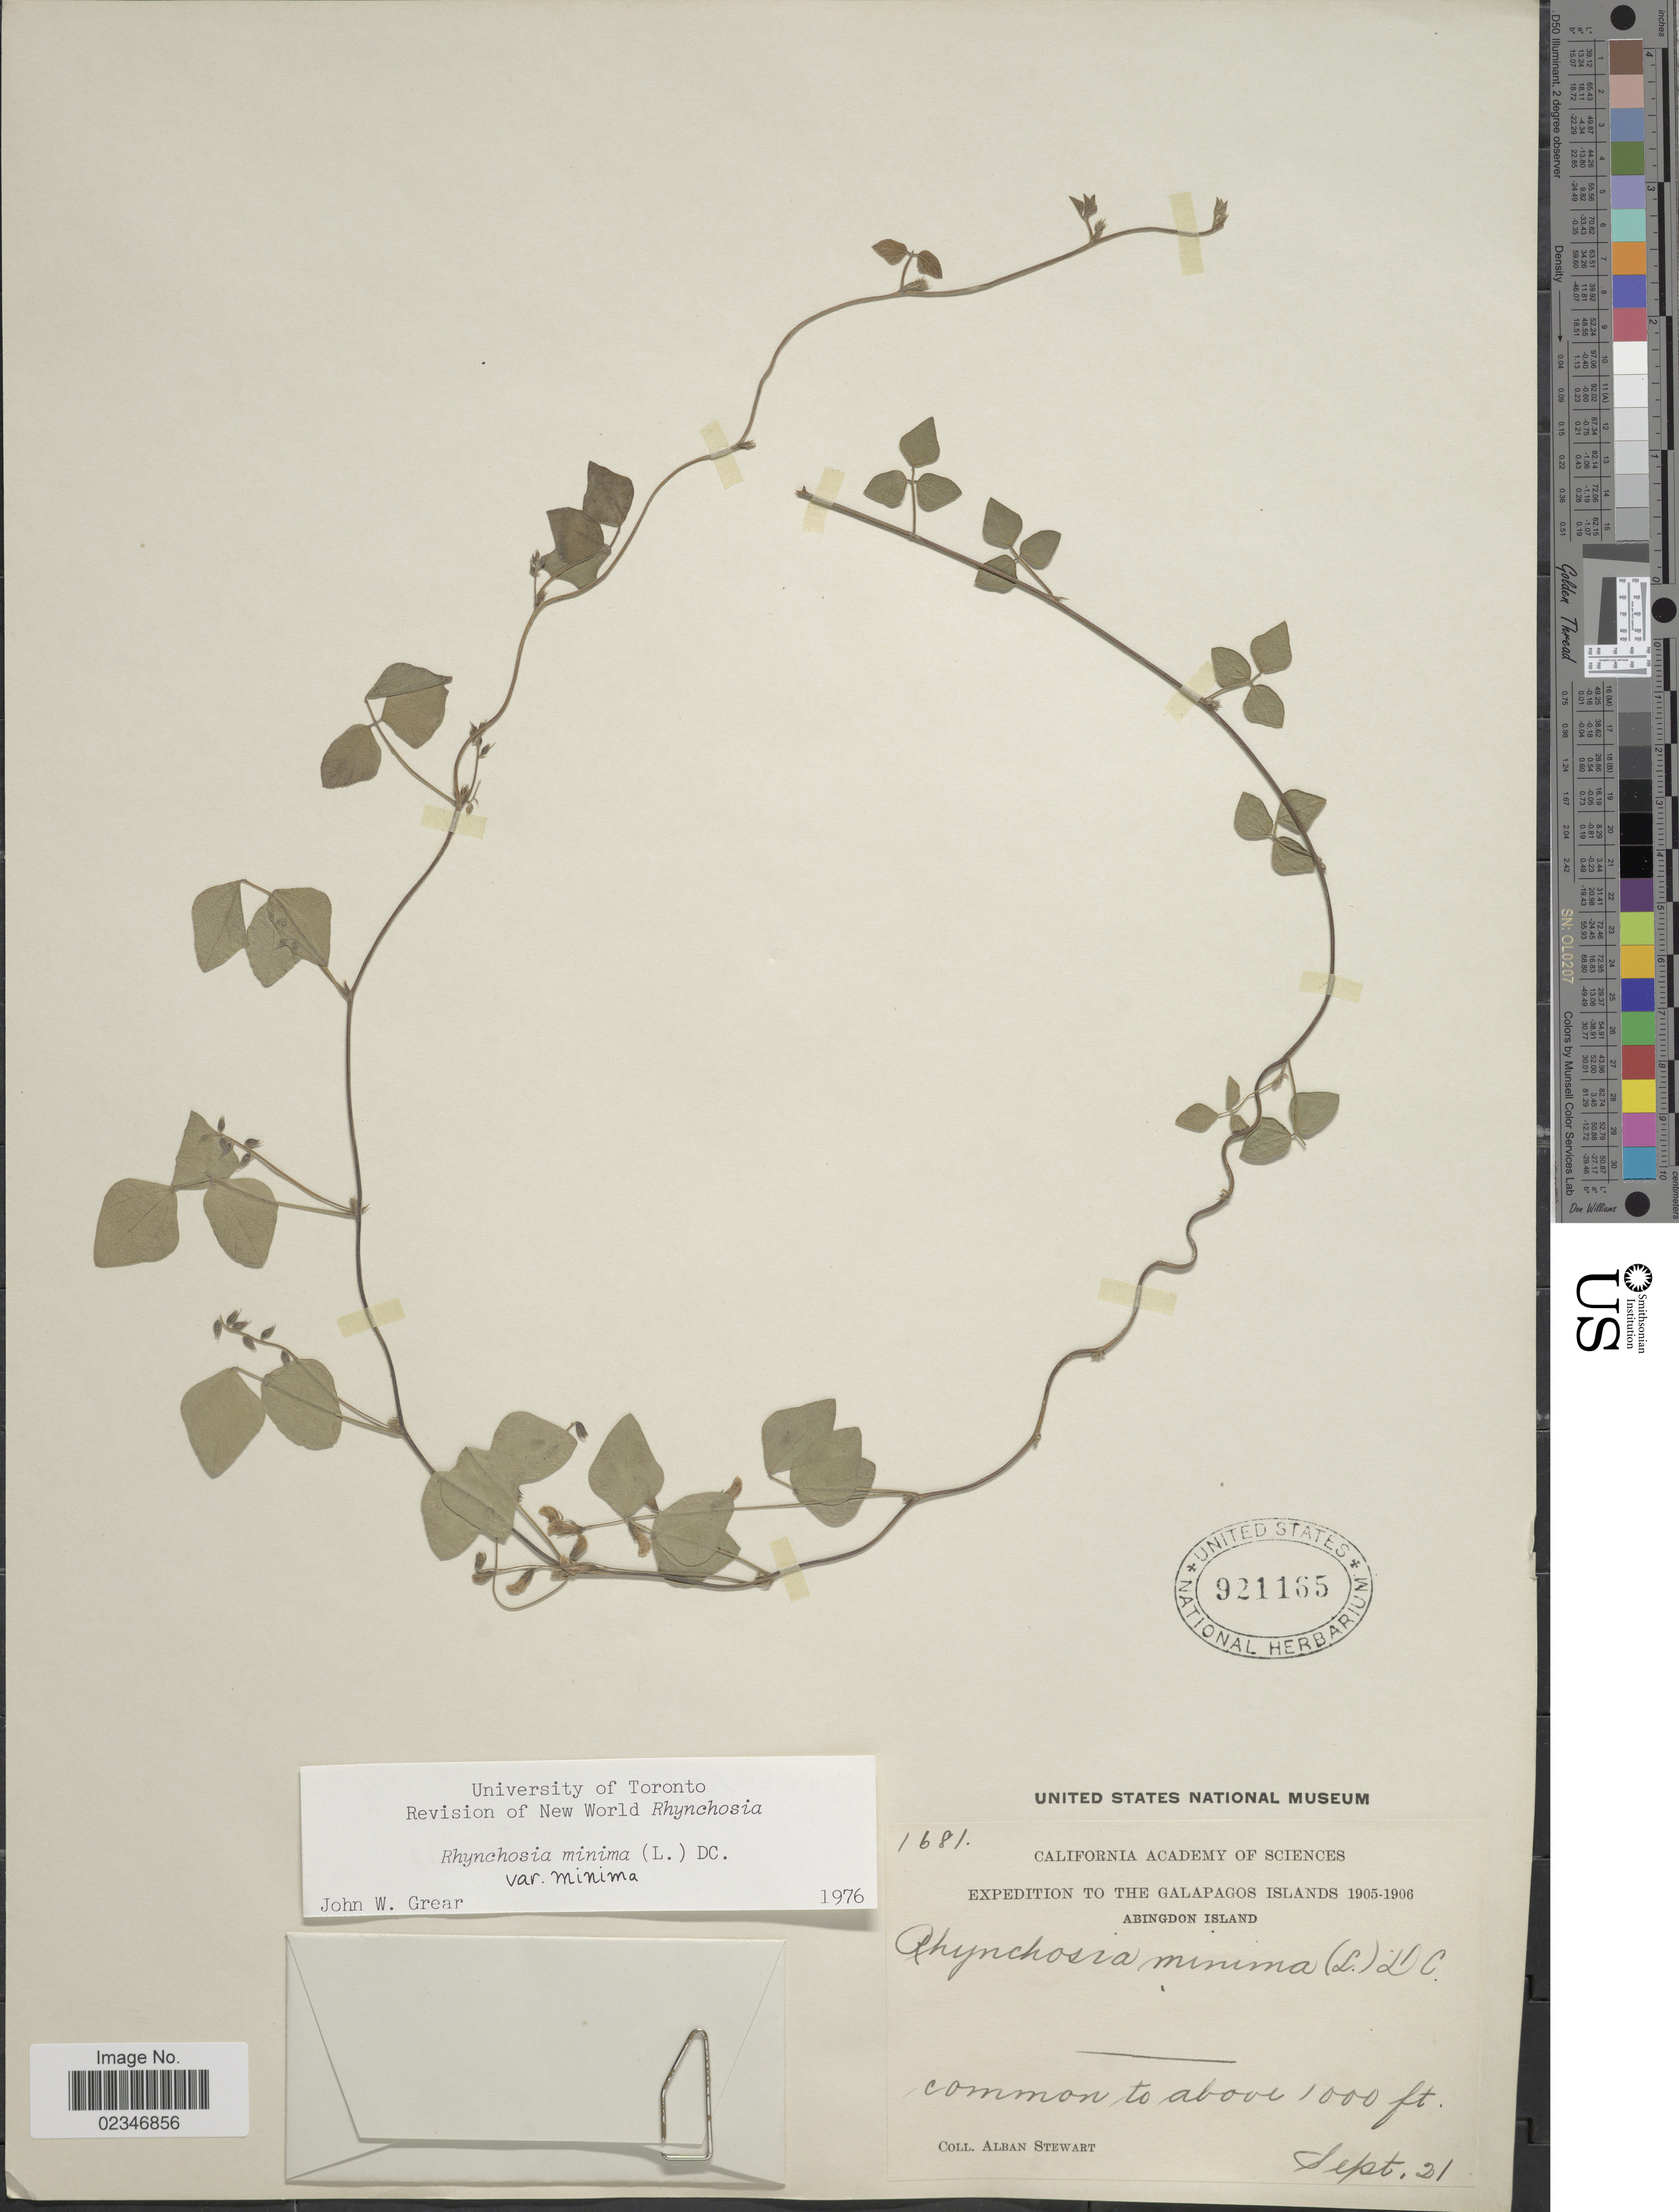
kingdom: Plantae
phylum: Tracheophyta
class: Magnoliopsida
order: Fabales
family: Fabaceae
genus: Rhynchosia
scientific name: Rhynchosia minima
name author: (L.) DC.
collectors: A. Stewart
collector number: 1681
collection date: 1905-09-21/1906-09-21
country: Ecuador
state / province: Colón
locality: The Galapagos Islands, Abingdon Island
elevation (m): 305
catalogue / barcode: US 921165